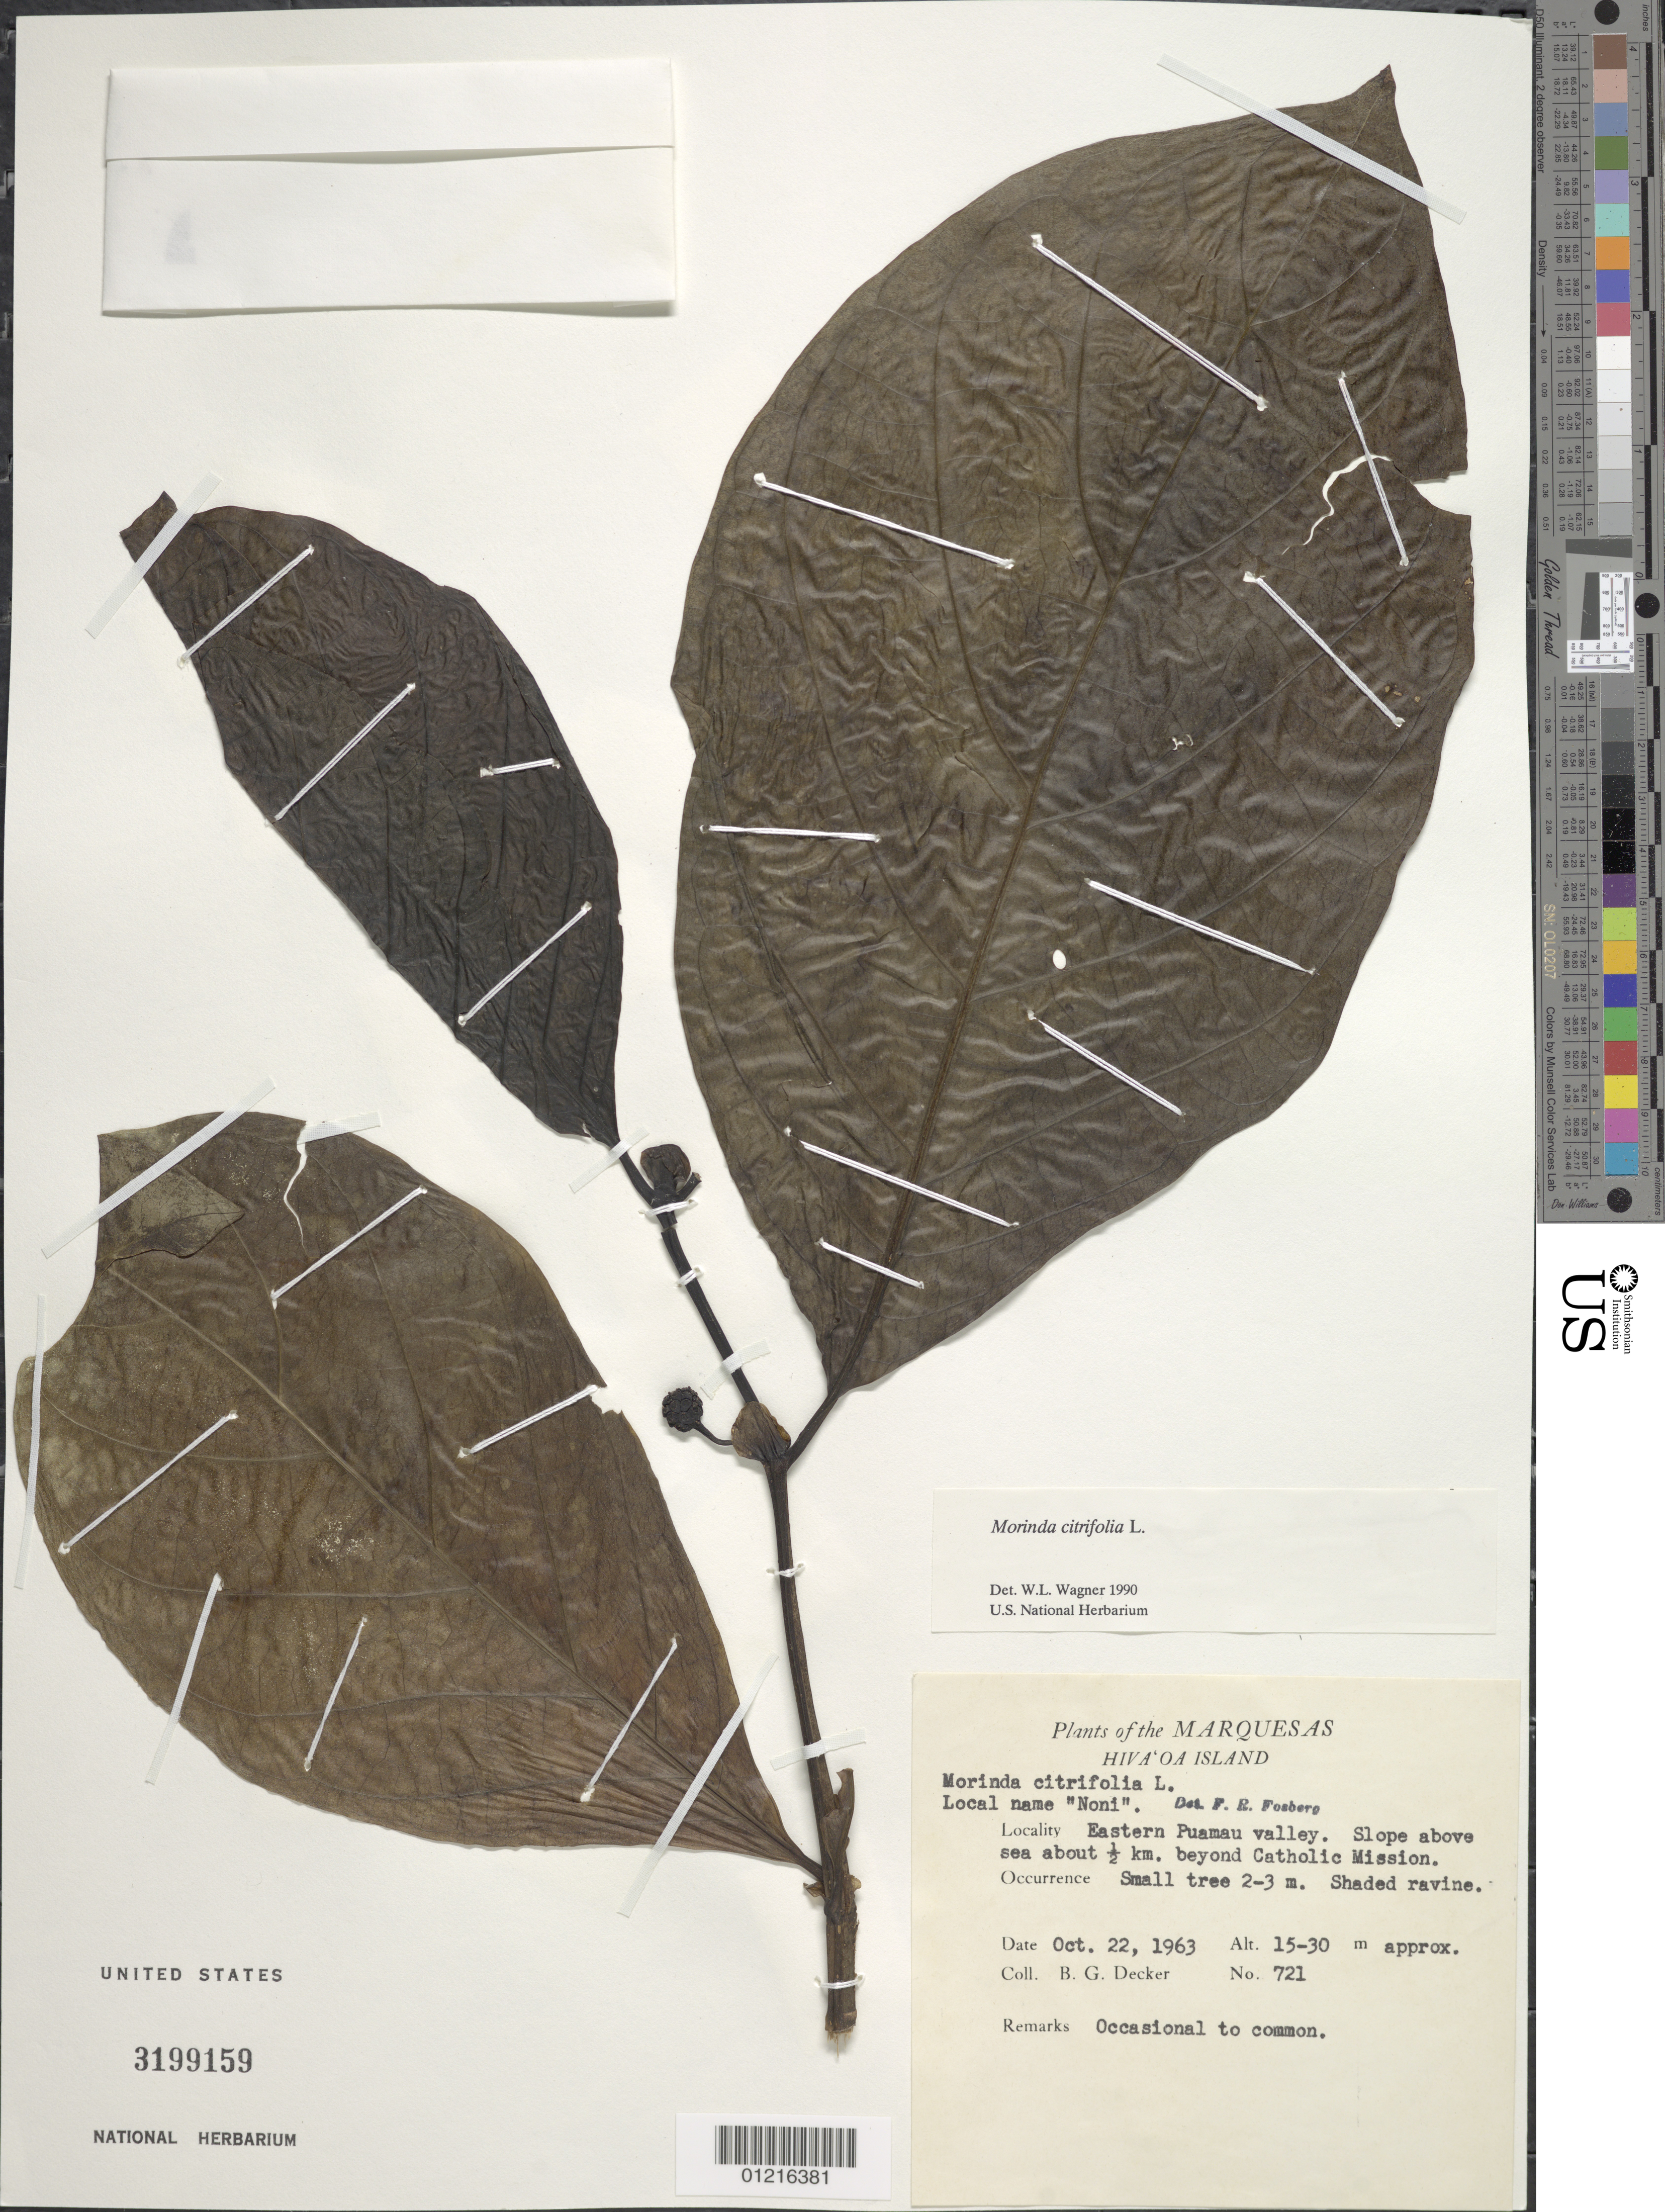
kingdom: Plantae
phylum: Tracheophyta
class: Magnoliopsida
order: Gentianales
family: Rubiaceae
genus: Morinda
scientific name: Morinda citrifolia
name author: L.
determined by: Wagner, W. L., (BOT), Smithsonian Institution - National Museum of Natural History (UNITED STATES)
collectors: B. G. Decker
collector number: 721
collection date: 1963-10-22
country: French Polynesia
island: Hiva Oa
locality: E Puamau Valley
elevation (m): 15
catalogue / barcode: US 3199159